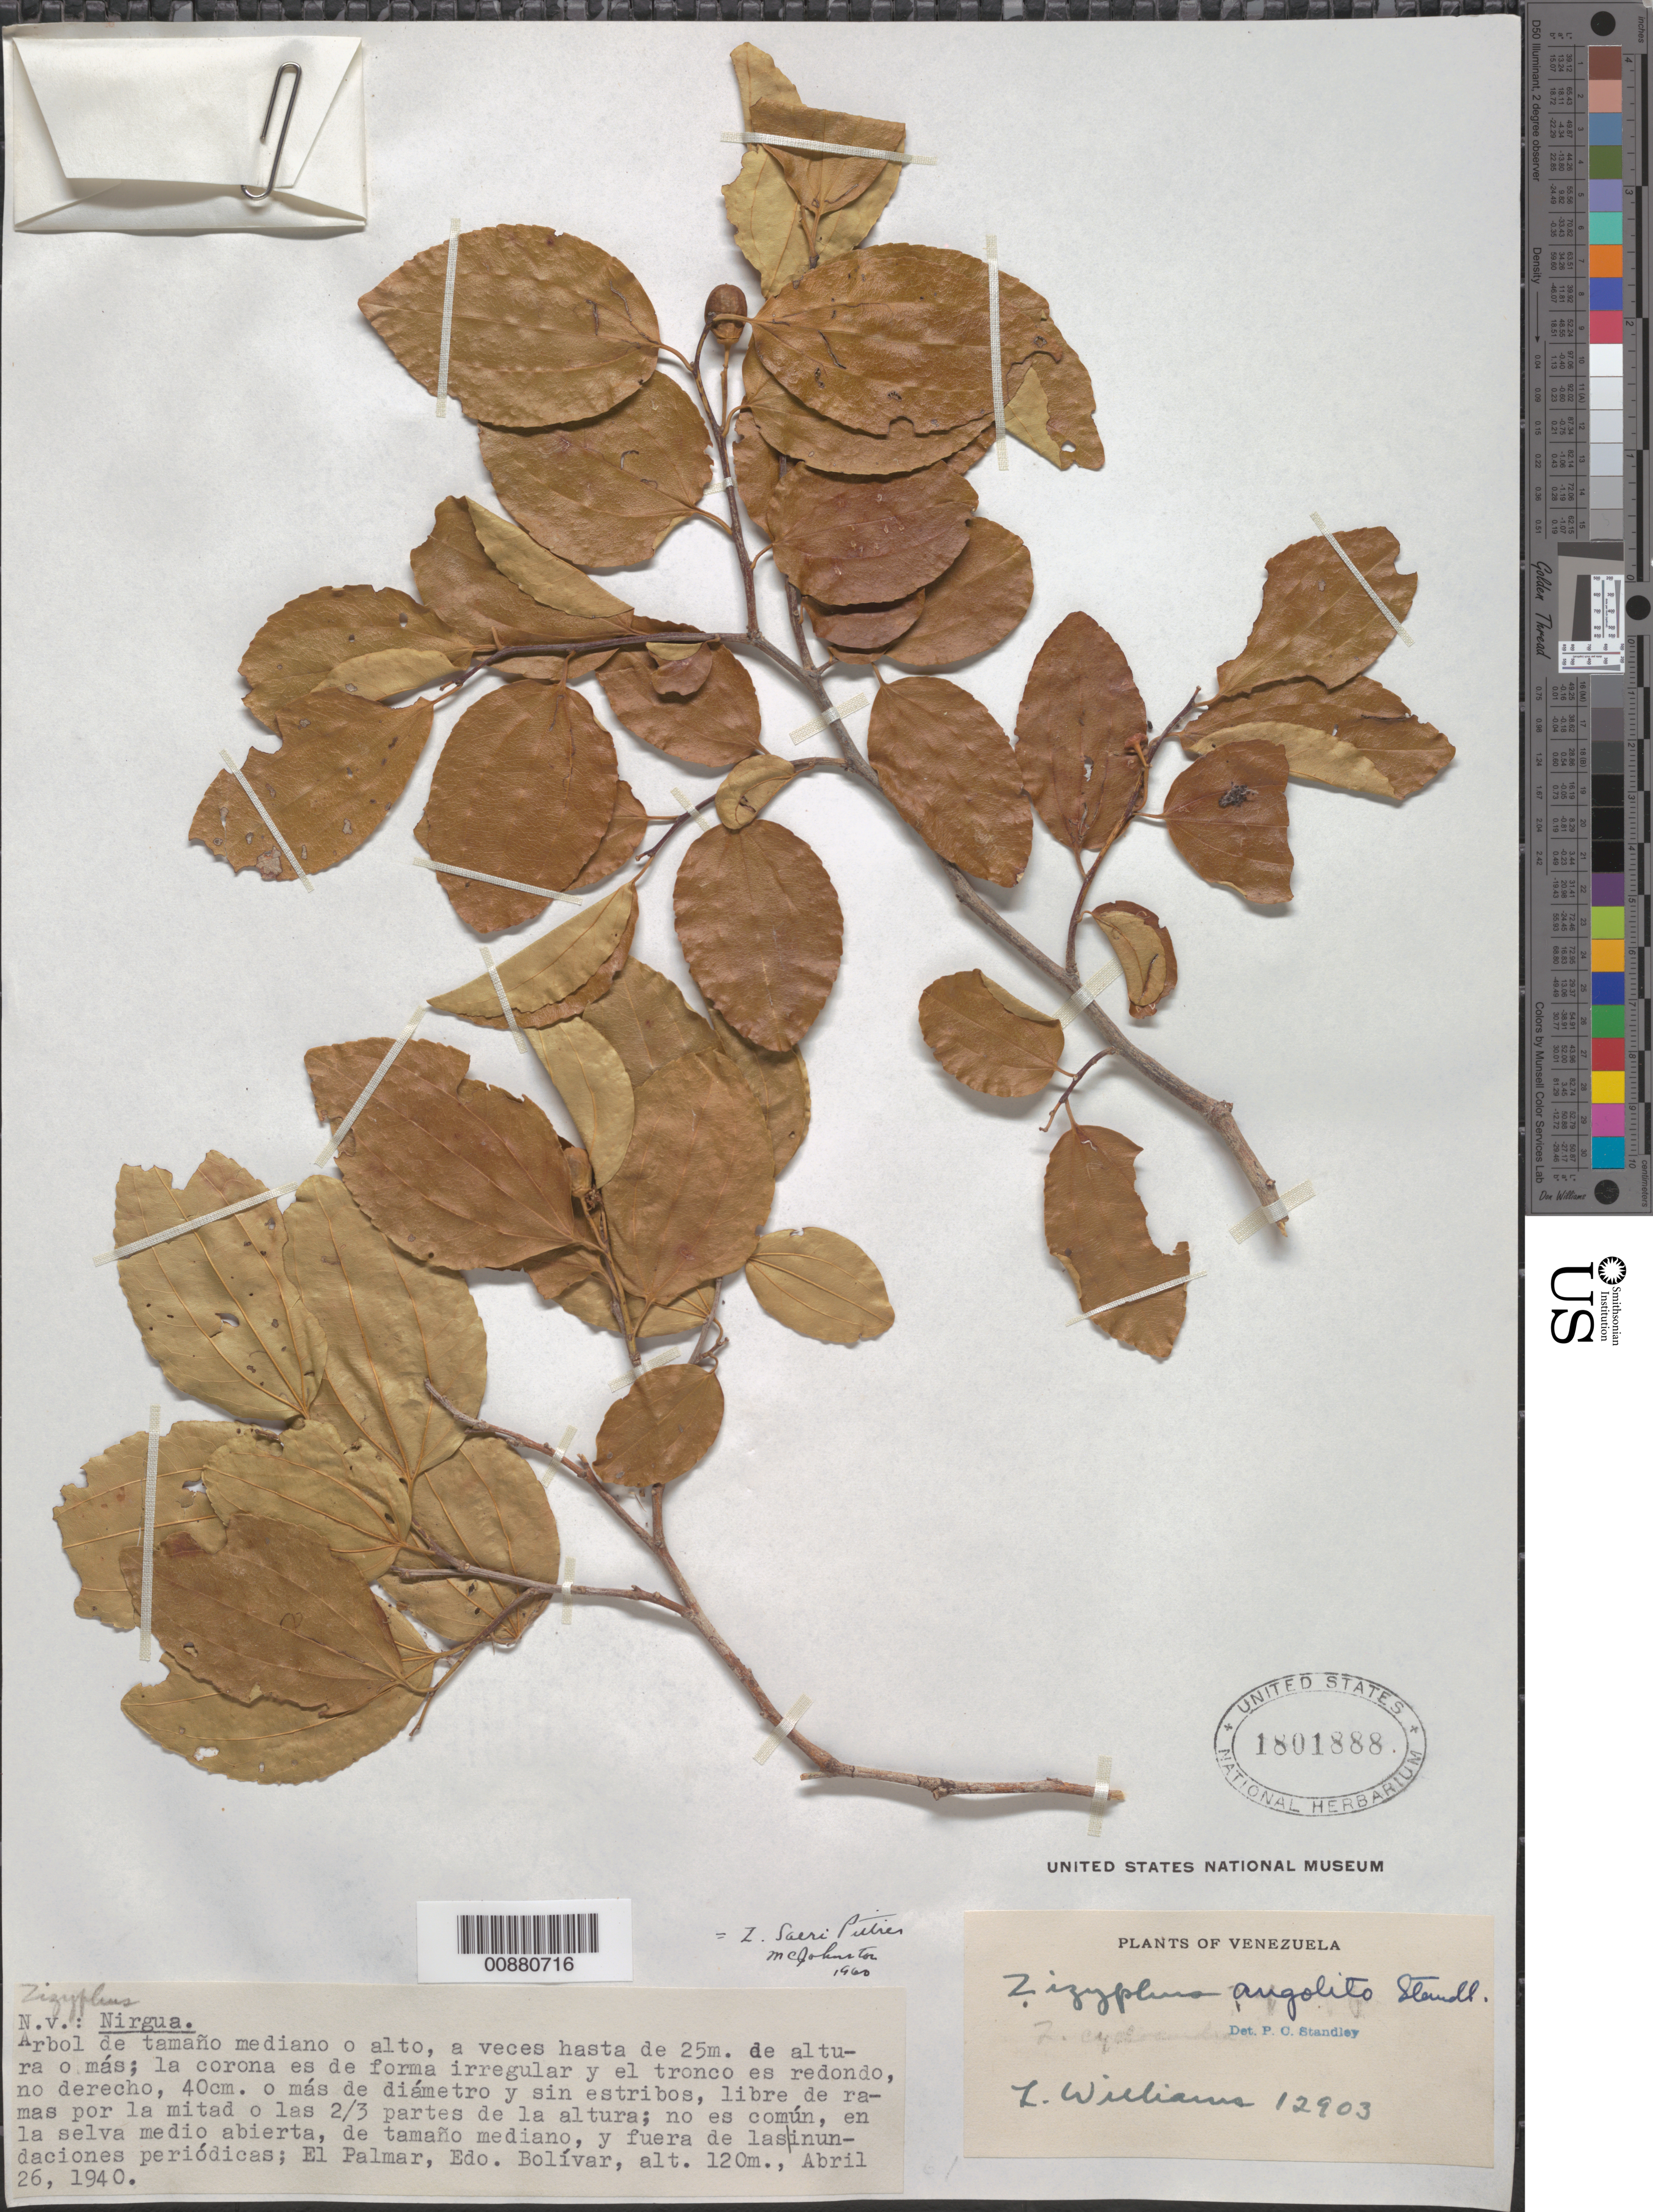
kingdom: Plantae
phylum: Tracheophyta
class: Magnoliopsida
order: Rosales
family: Rhamnaceae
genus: Sarcomphalus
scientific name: Sarcomphalus saeri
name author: (Pittier) Hauenschild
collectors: Ll. Williams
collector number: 12903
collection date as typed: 26-Apr-40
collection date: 1940-04-26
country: Venezuela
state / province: Bolívar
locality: El Palmar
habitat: Selva medio abierta, de tamano mediano y fuera de las inundaciones periodicas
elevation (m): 120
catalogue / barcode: US 1801888